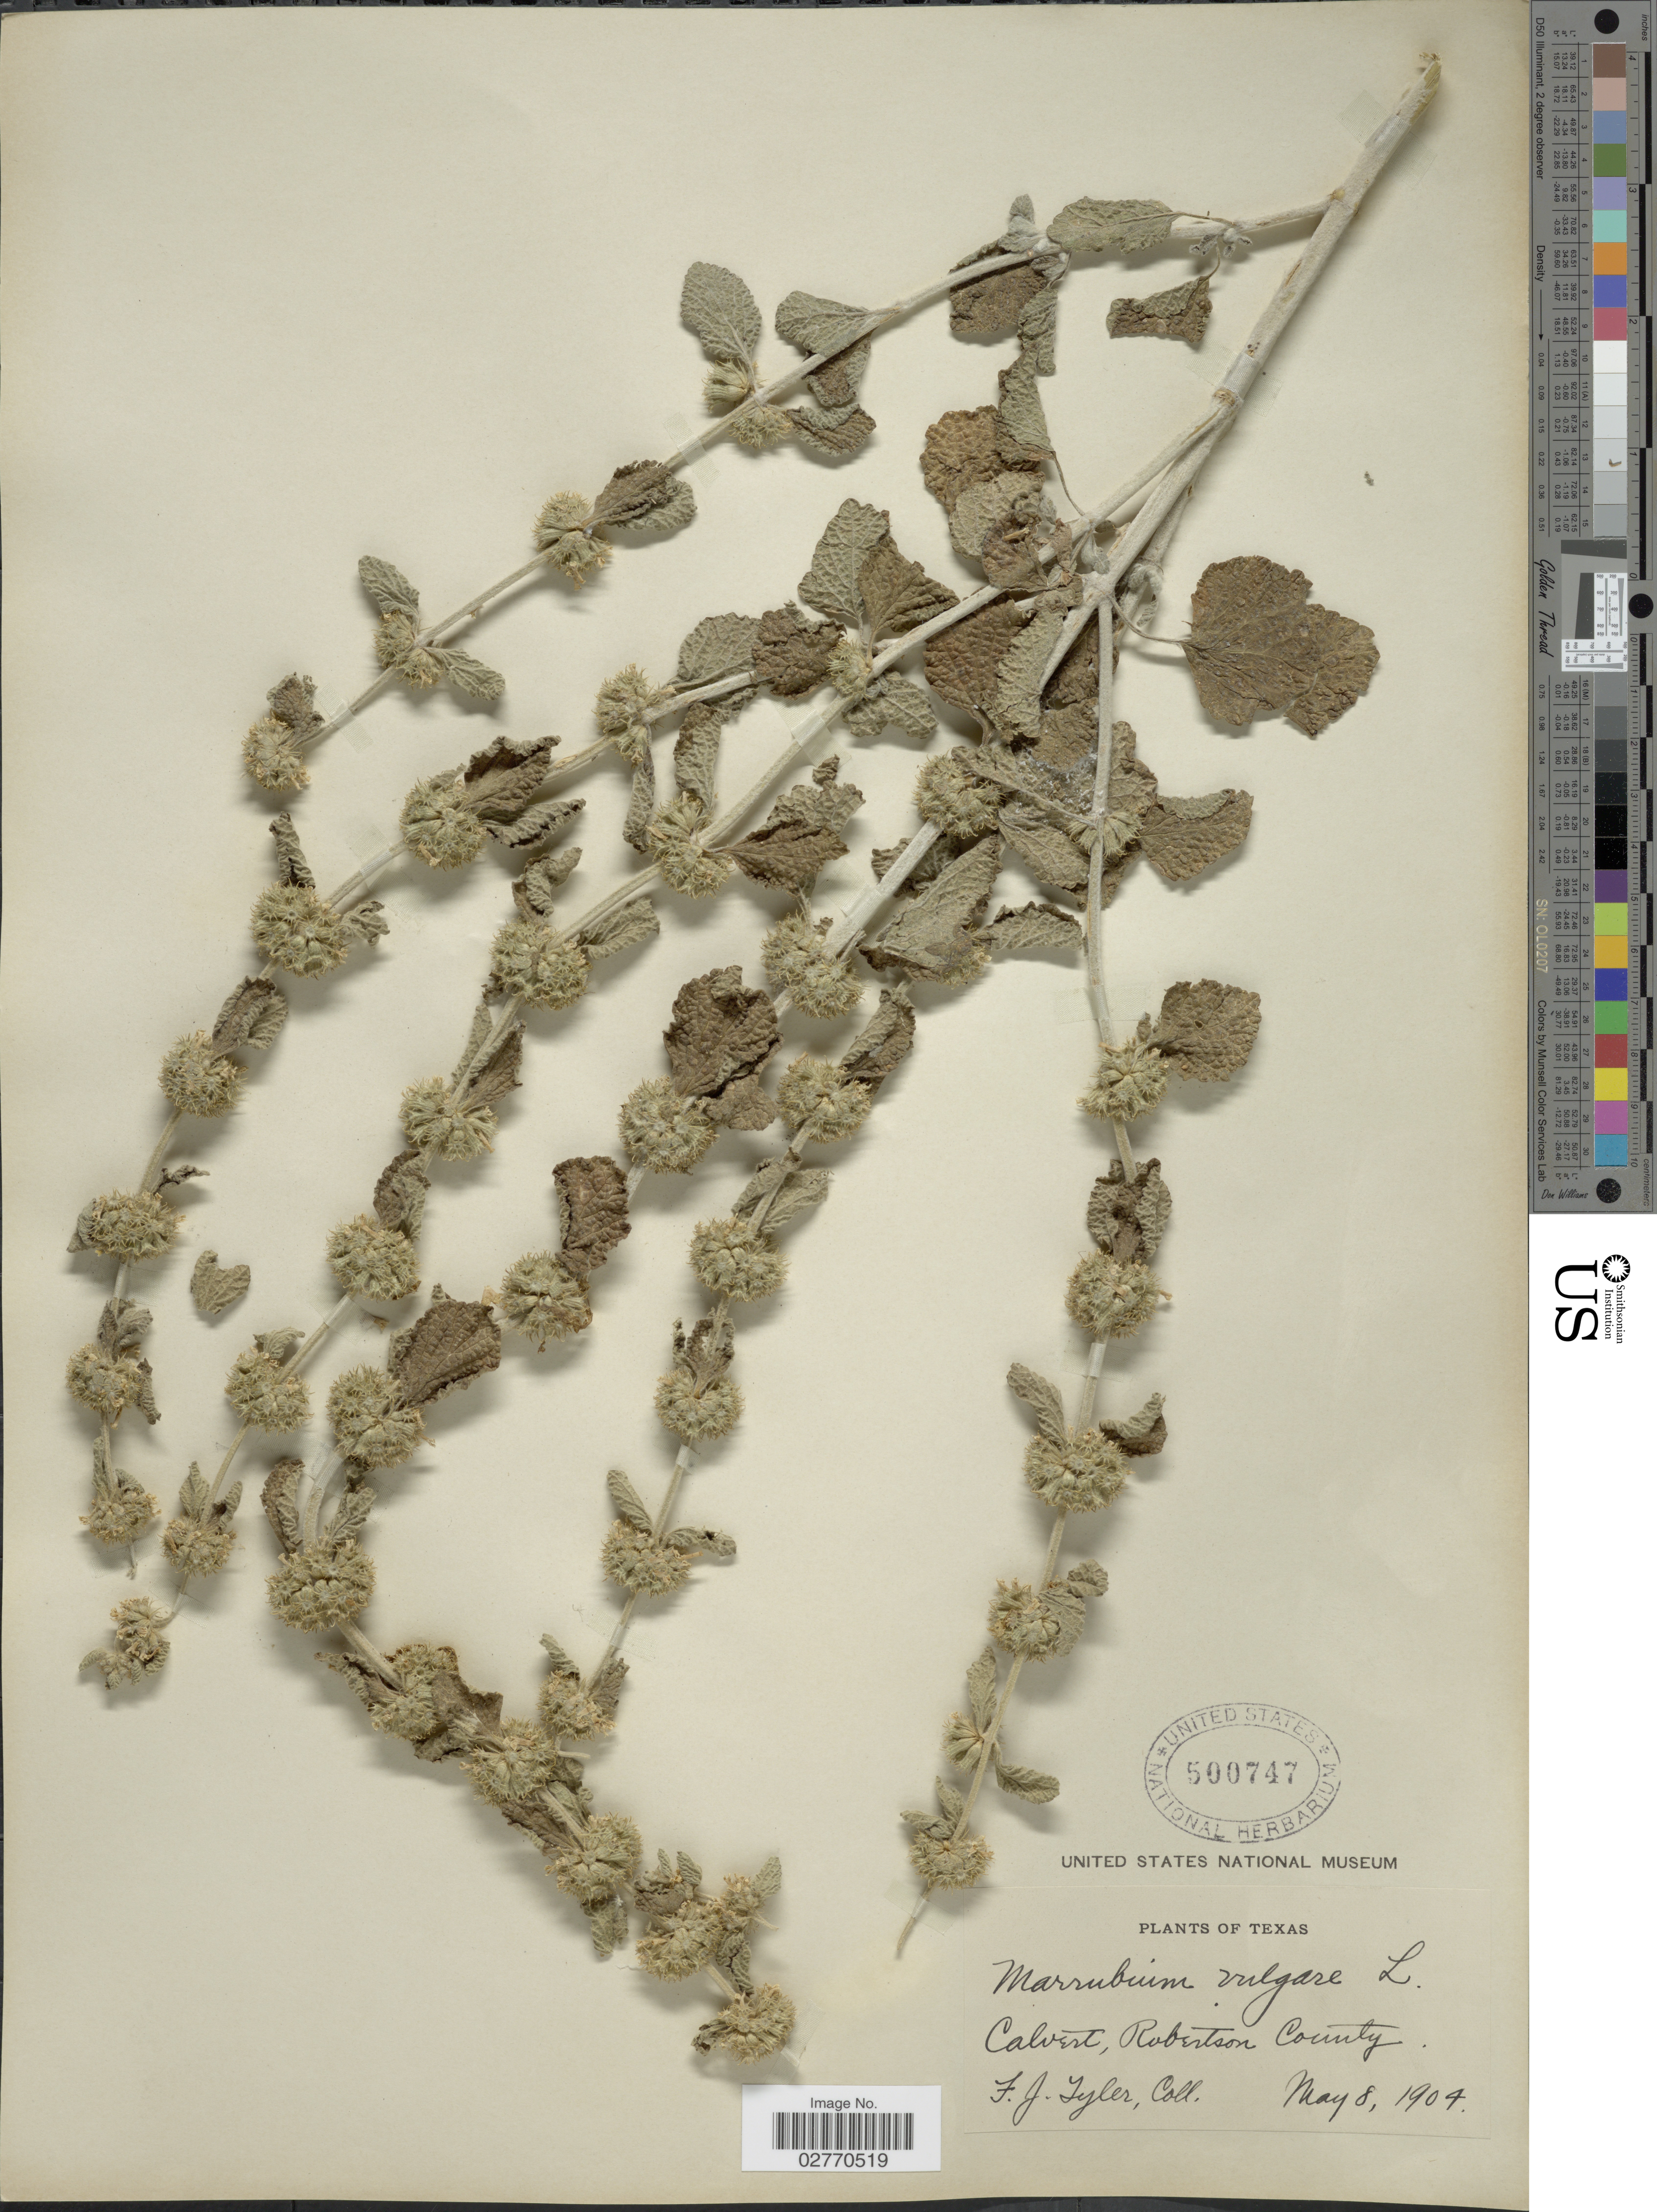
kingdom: Plantae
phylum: Tracheophyta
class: Magnoliopsida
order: Lamiales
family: Lamiaceae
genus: Marrubium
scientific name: Marrubium vulgare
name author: L.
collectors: F. Tyler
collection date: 1904-05-08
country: United States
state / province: Texas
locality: Calvert, Robertson County.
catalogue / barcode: US 500747